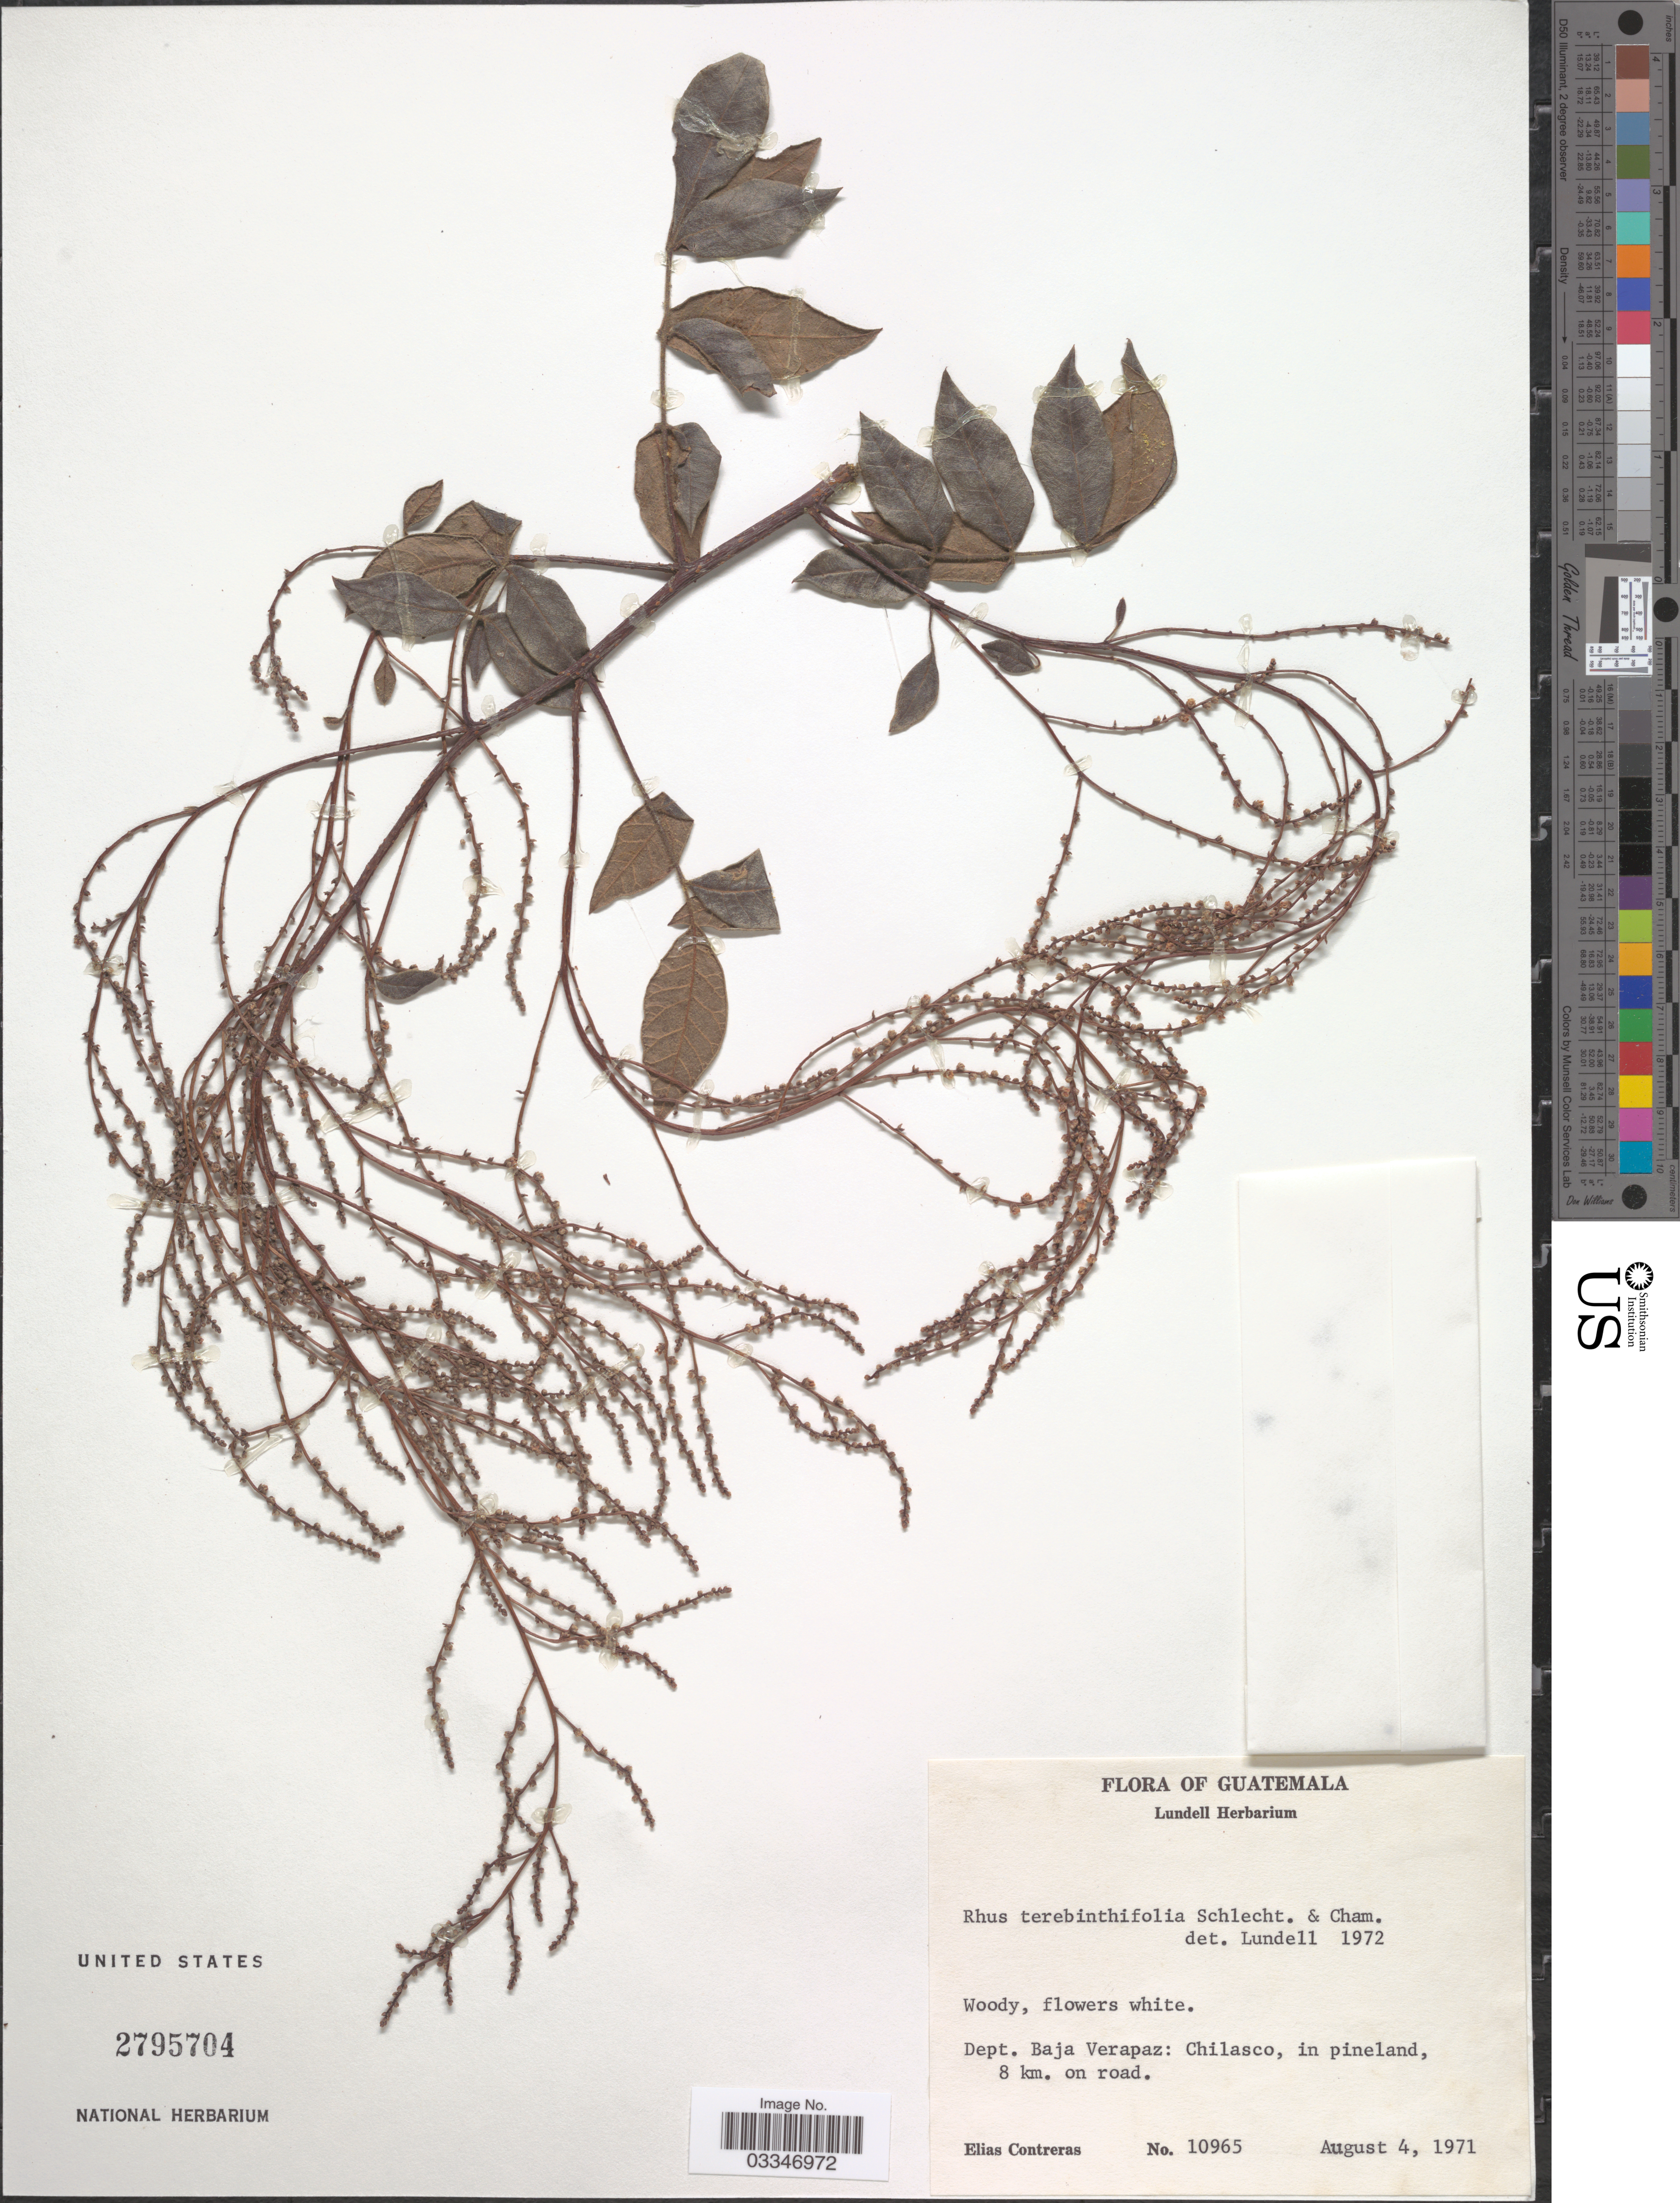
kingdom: Plantae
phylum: Tracheophyta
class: Magnoliopsida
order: Sapindales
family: Anacardiaceae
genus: Rhus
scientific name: Rhus terebinthifolia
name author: Schltdl. & Cham.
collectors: E. Contreras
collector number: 10965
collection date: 1971-08-04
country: Guatemala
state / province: Baja Verapaz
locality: Dept. Baja Verapaz: Chilasco, in pineland, 8 km. on road.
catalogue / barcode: US 2795704